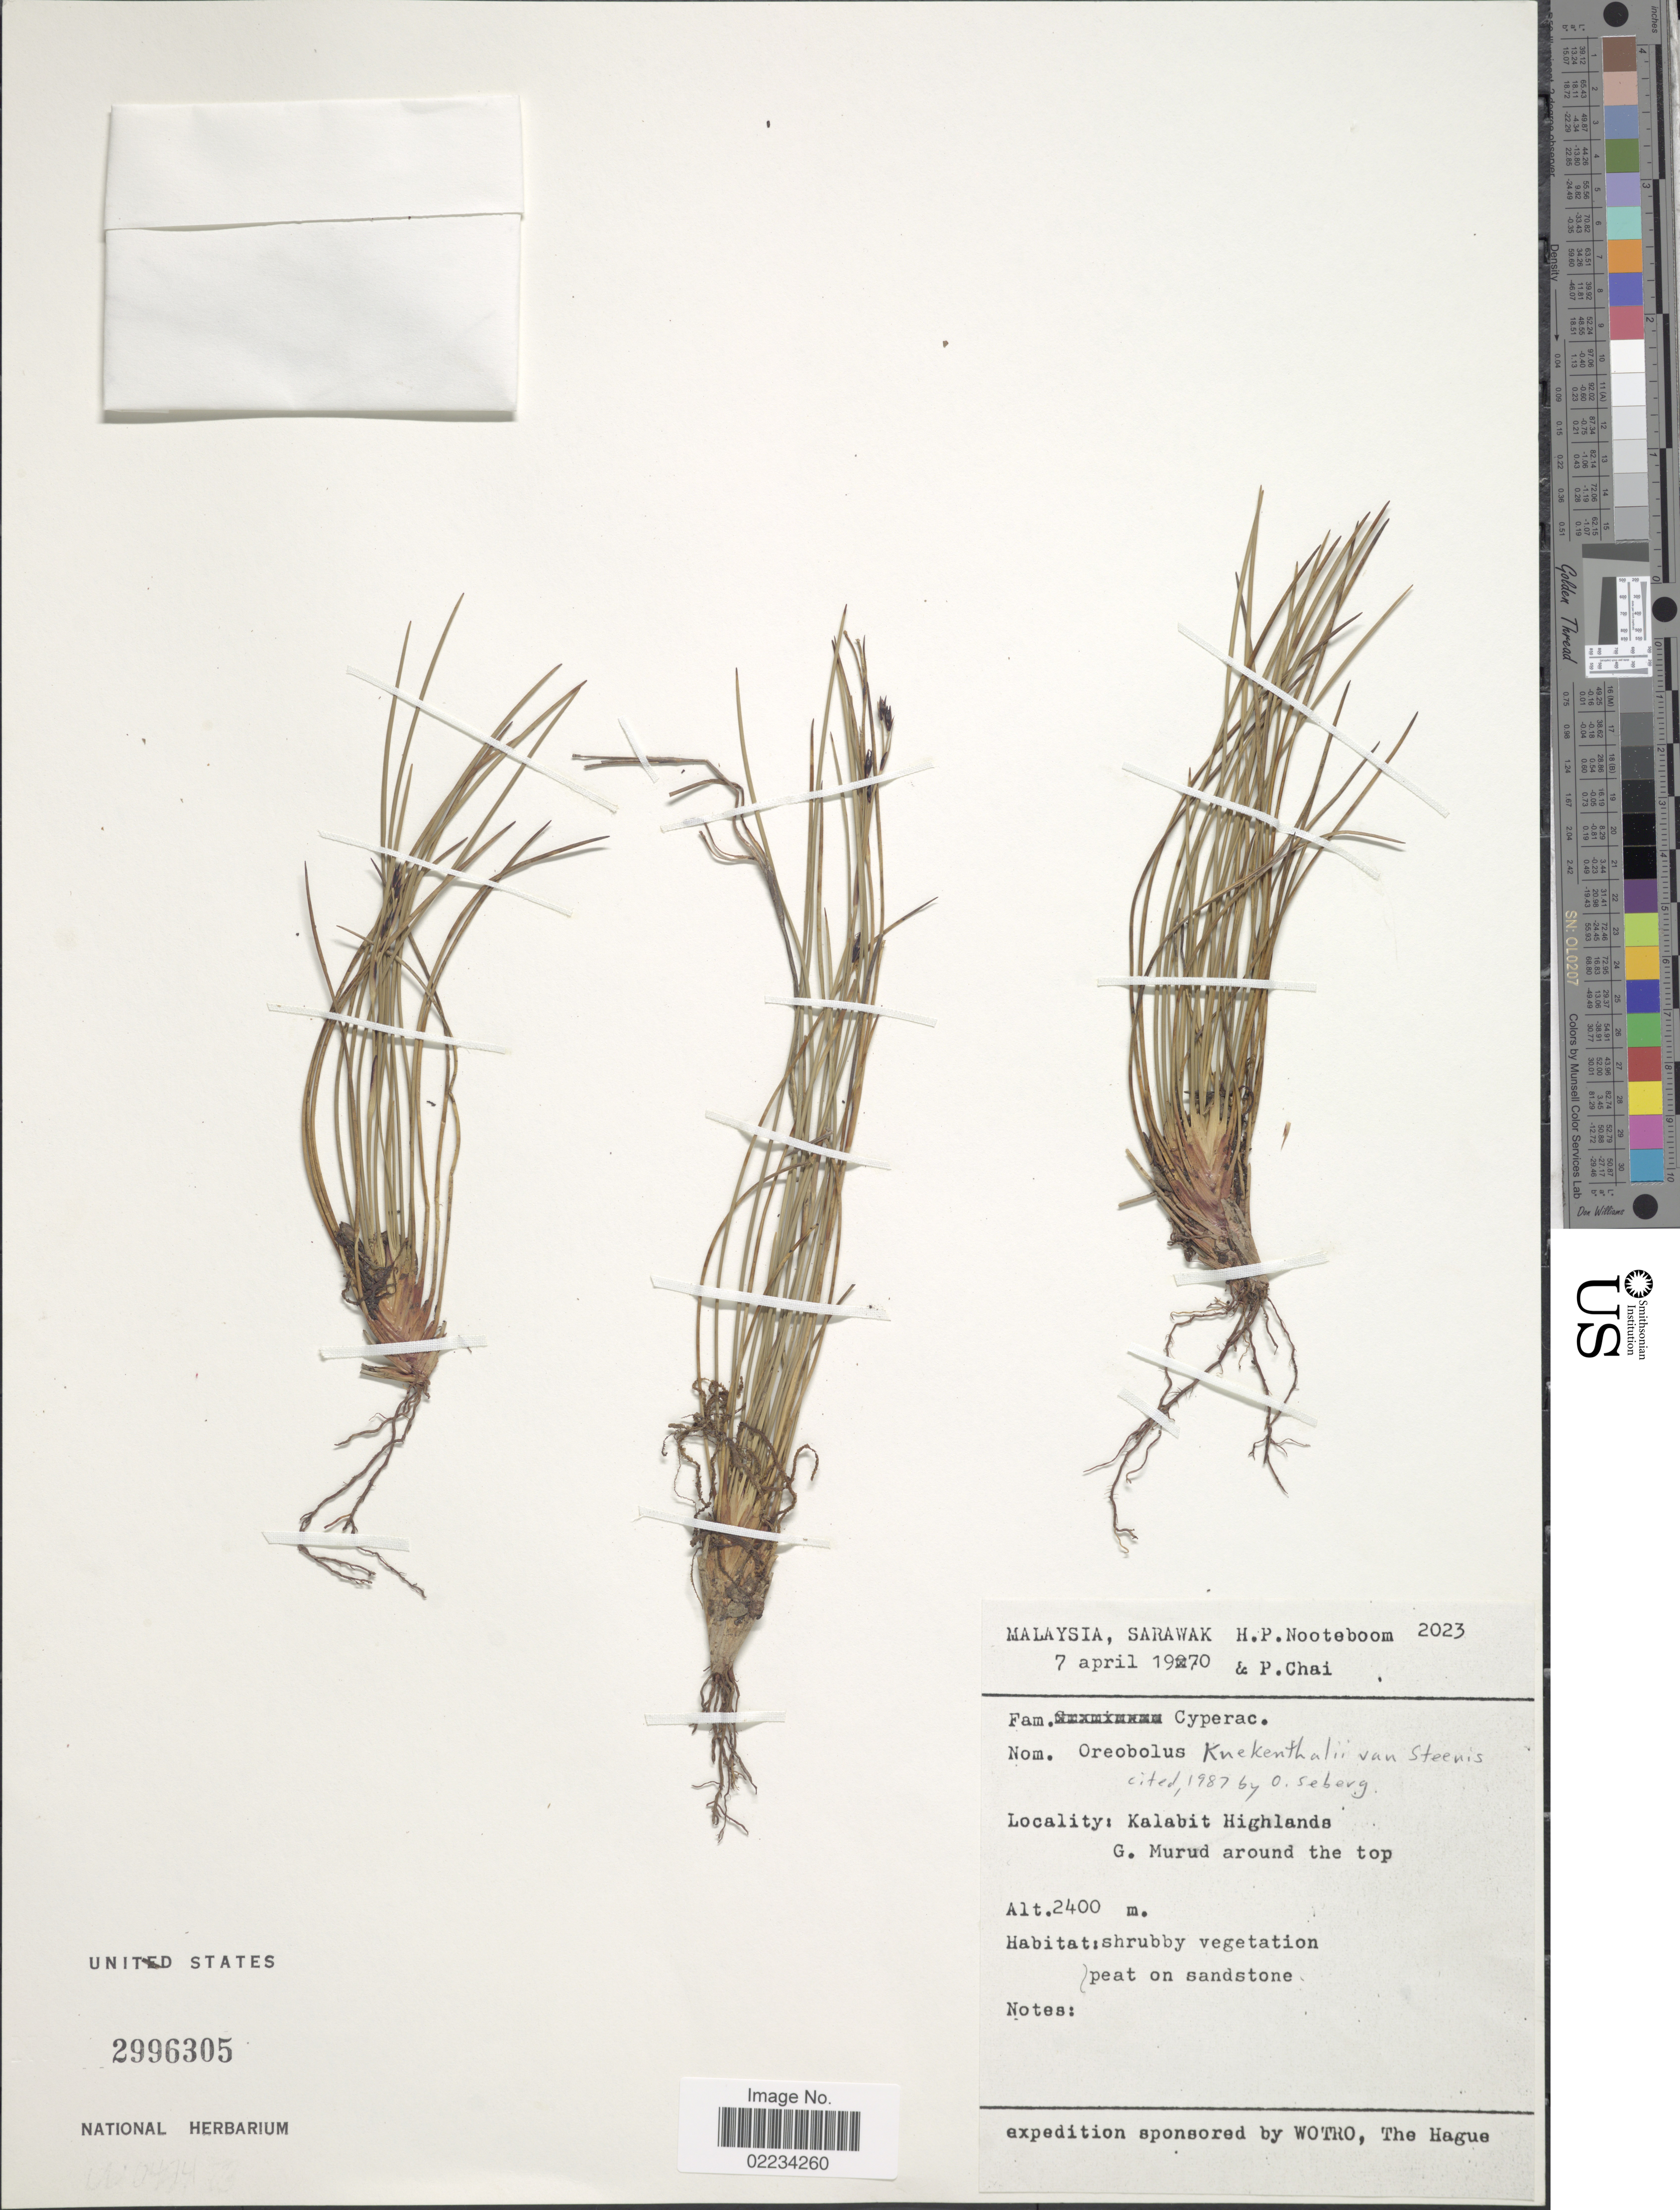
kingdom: Plantae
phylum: Tracheophyta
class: Liliopsida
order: Poales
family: Cyperaceae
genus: Oreobolus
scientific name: Oreobolus kuekenthalii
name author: Steenis ex Kük.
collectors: H. P. Nooteboom & P. Chai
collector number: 2023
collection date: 1970-04-07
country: Malaysia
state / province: Sarawak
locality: Kalabit Highlands G. Murud around the top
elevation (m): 2400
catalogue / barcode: US 2996305